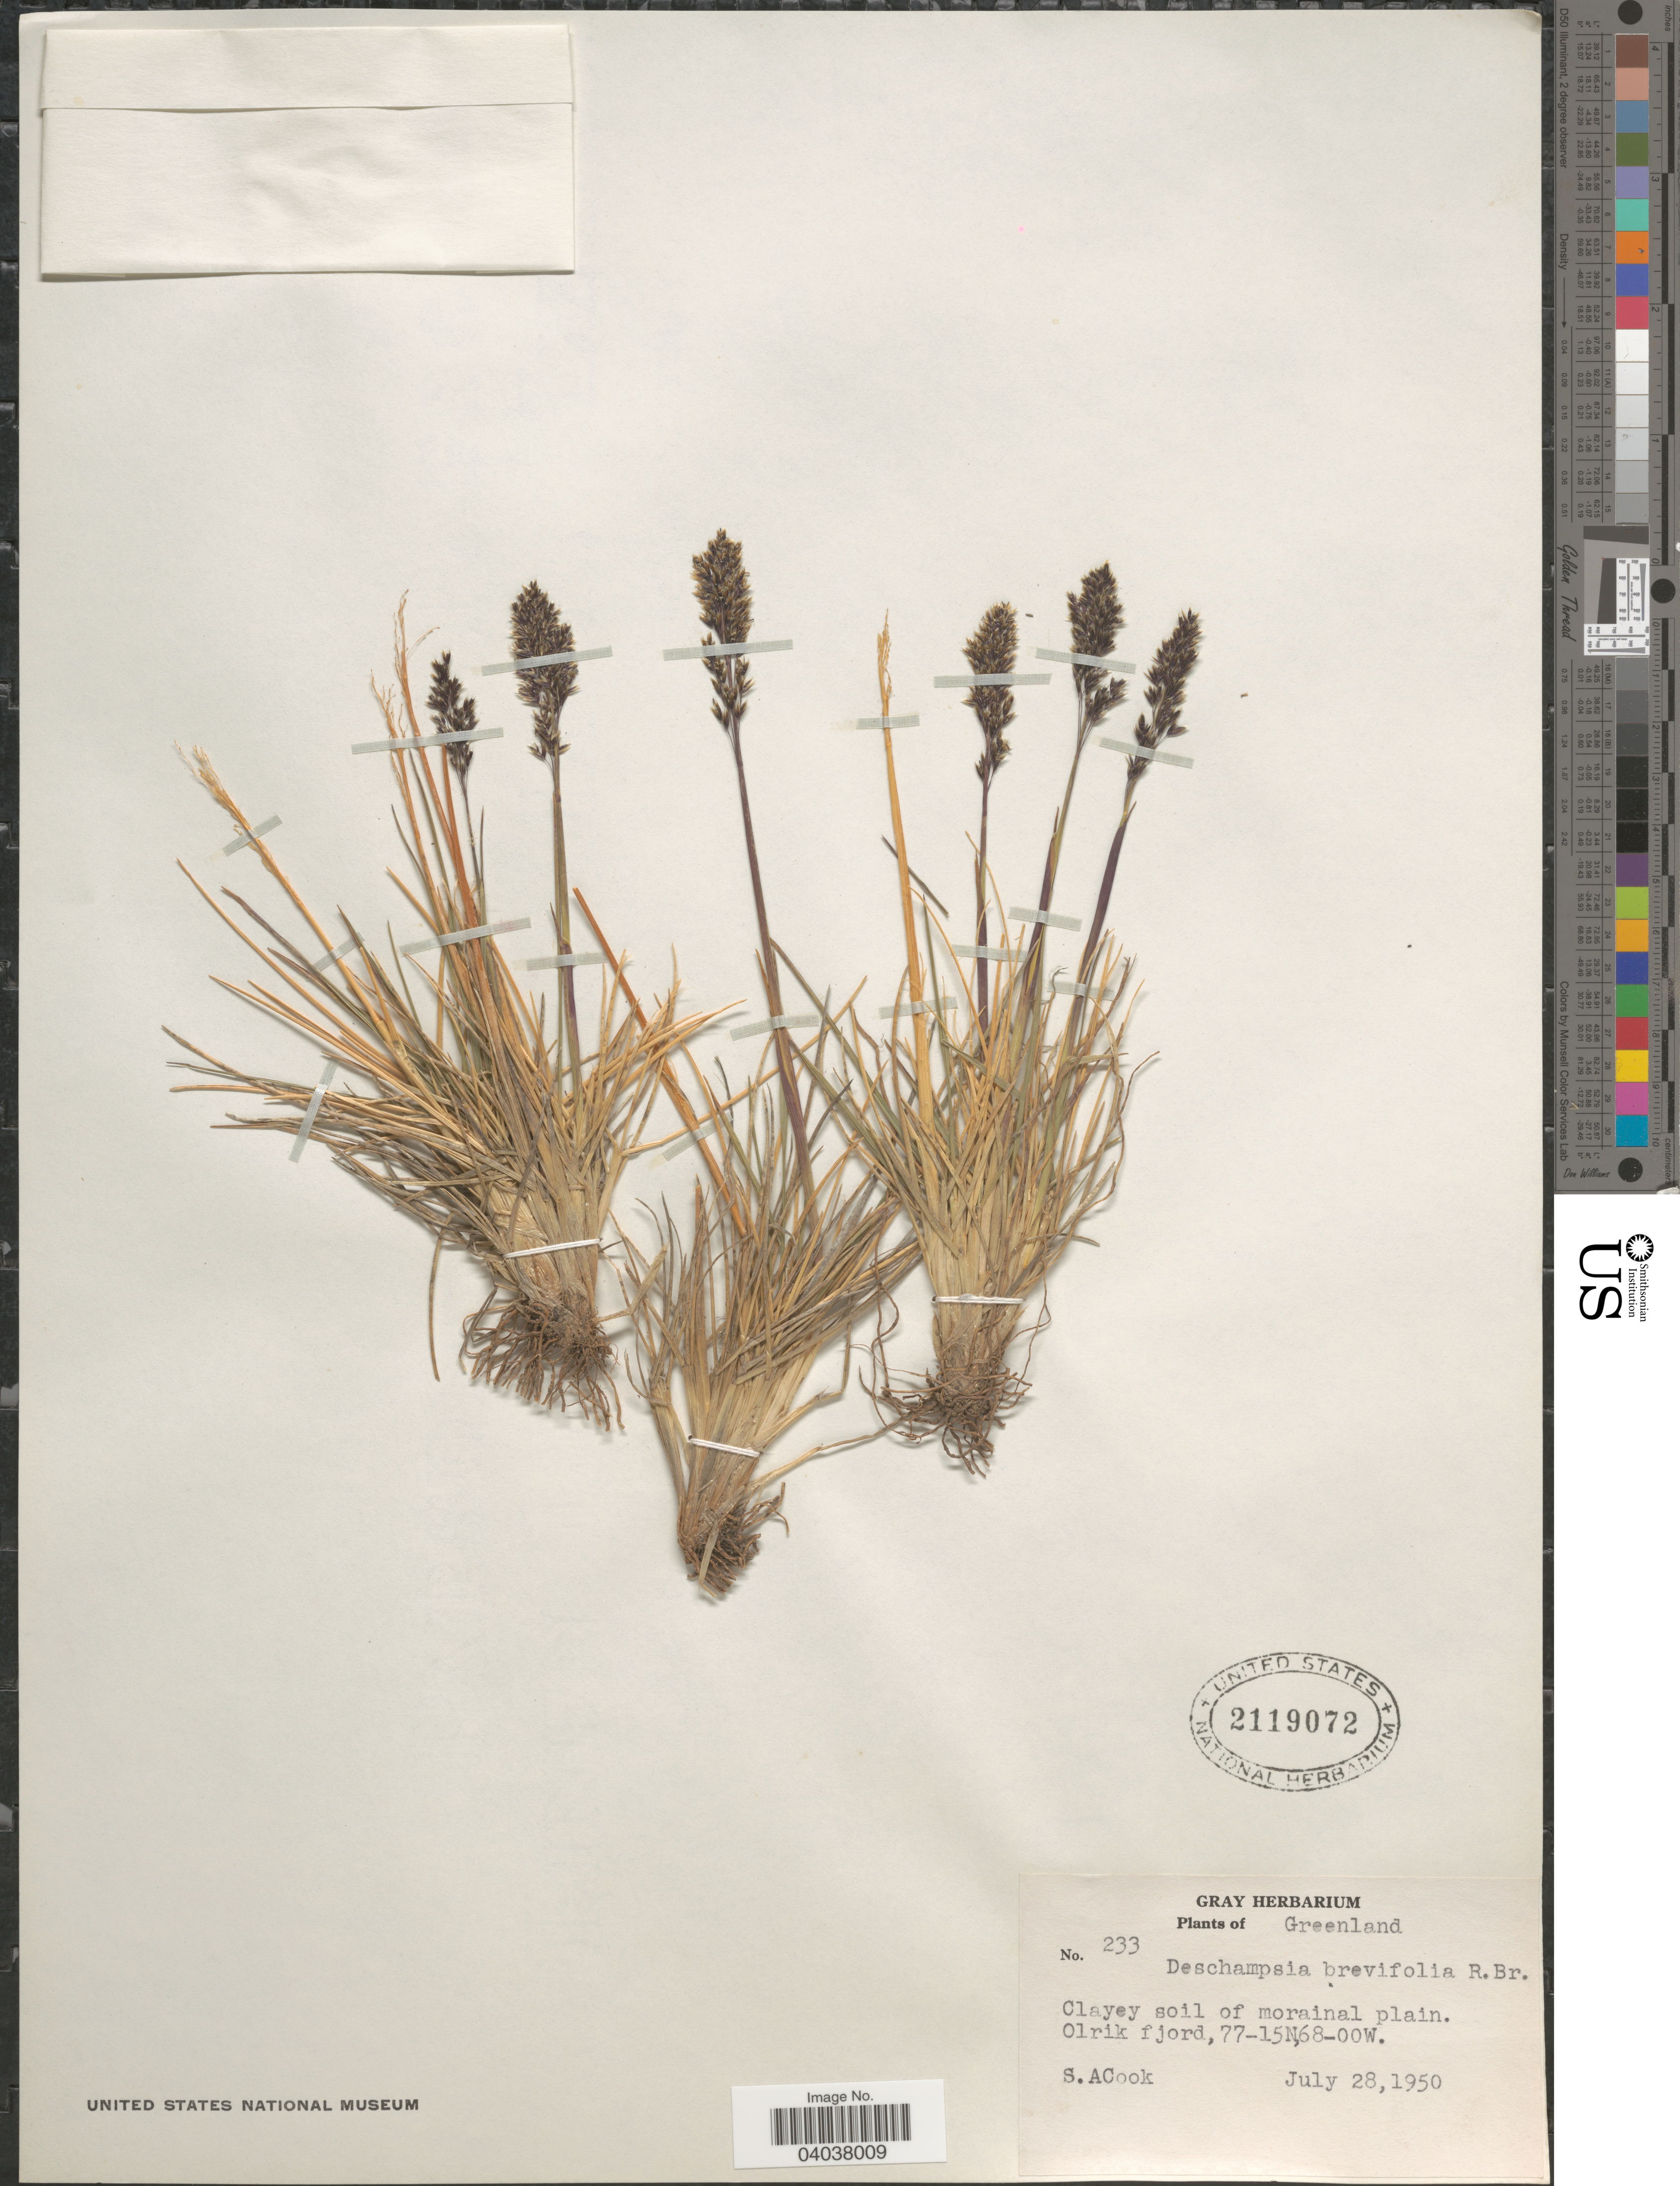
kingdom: Plantae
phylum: Tracheophyta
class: Liliopsida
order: Poales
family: Poaceae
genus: Deschampsia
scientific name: Deschampsia brevifolia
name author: R. Br. in Parry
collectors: S. A. Cook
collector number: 233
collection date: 1950-07-28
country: Greenland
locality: Olrik fjord.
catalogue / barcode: US 2119072